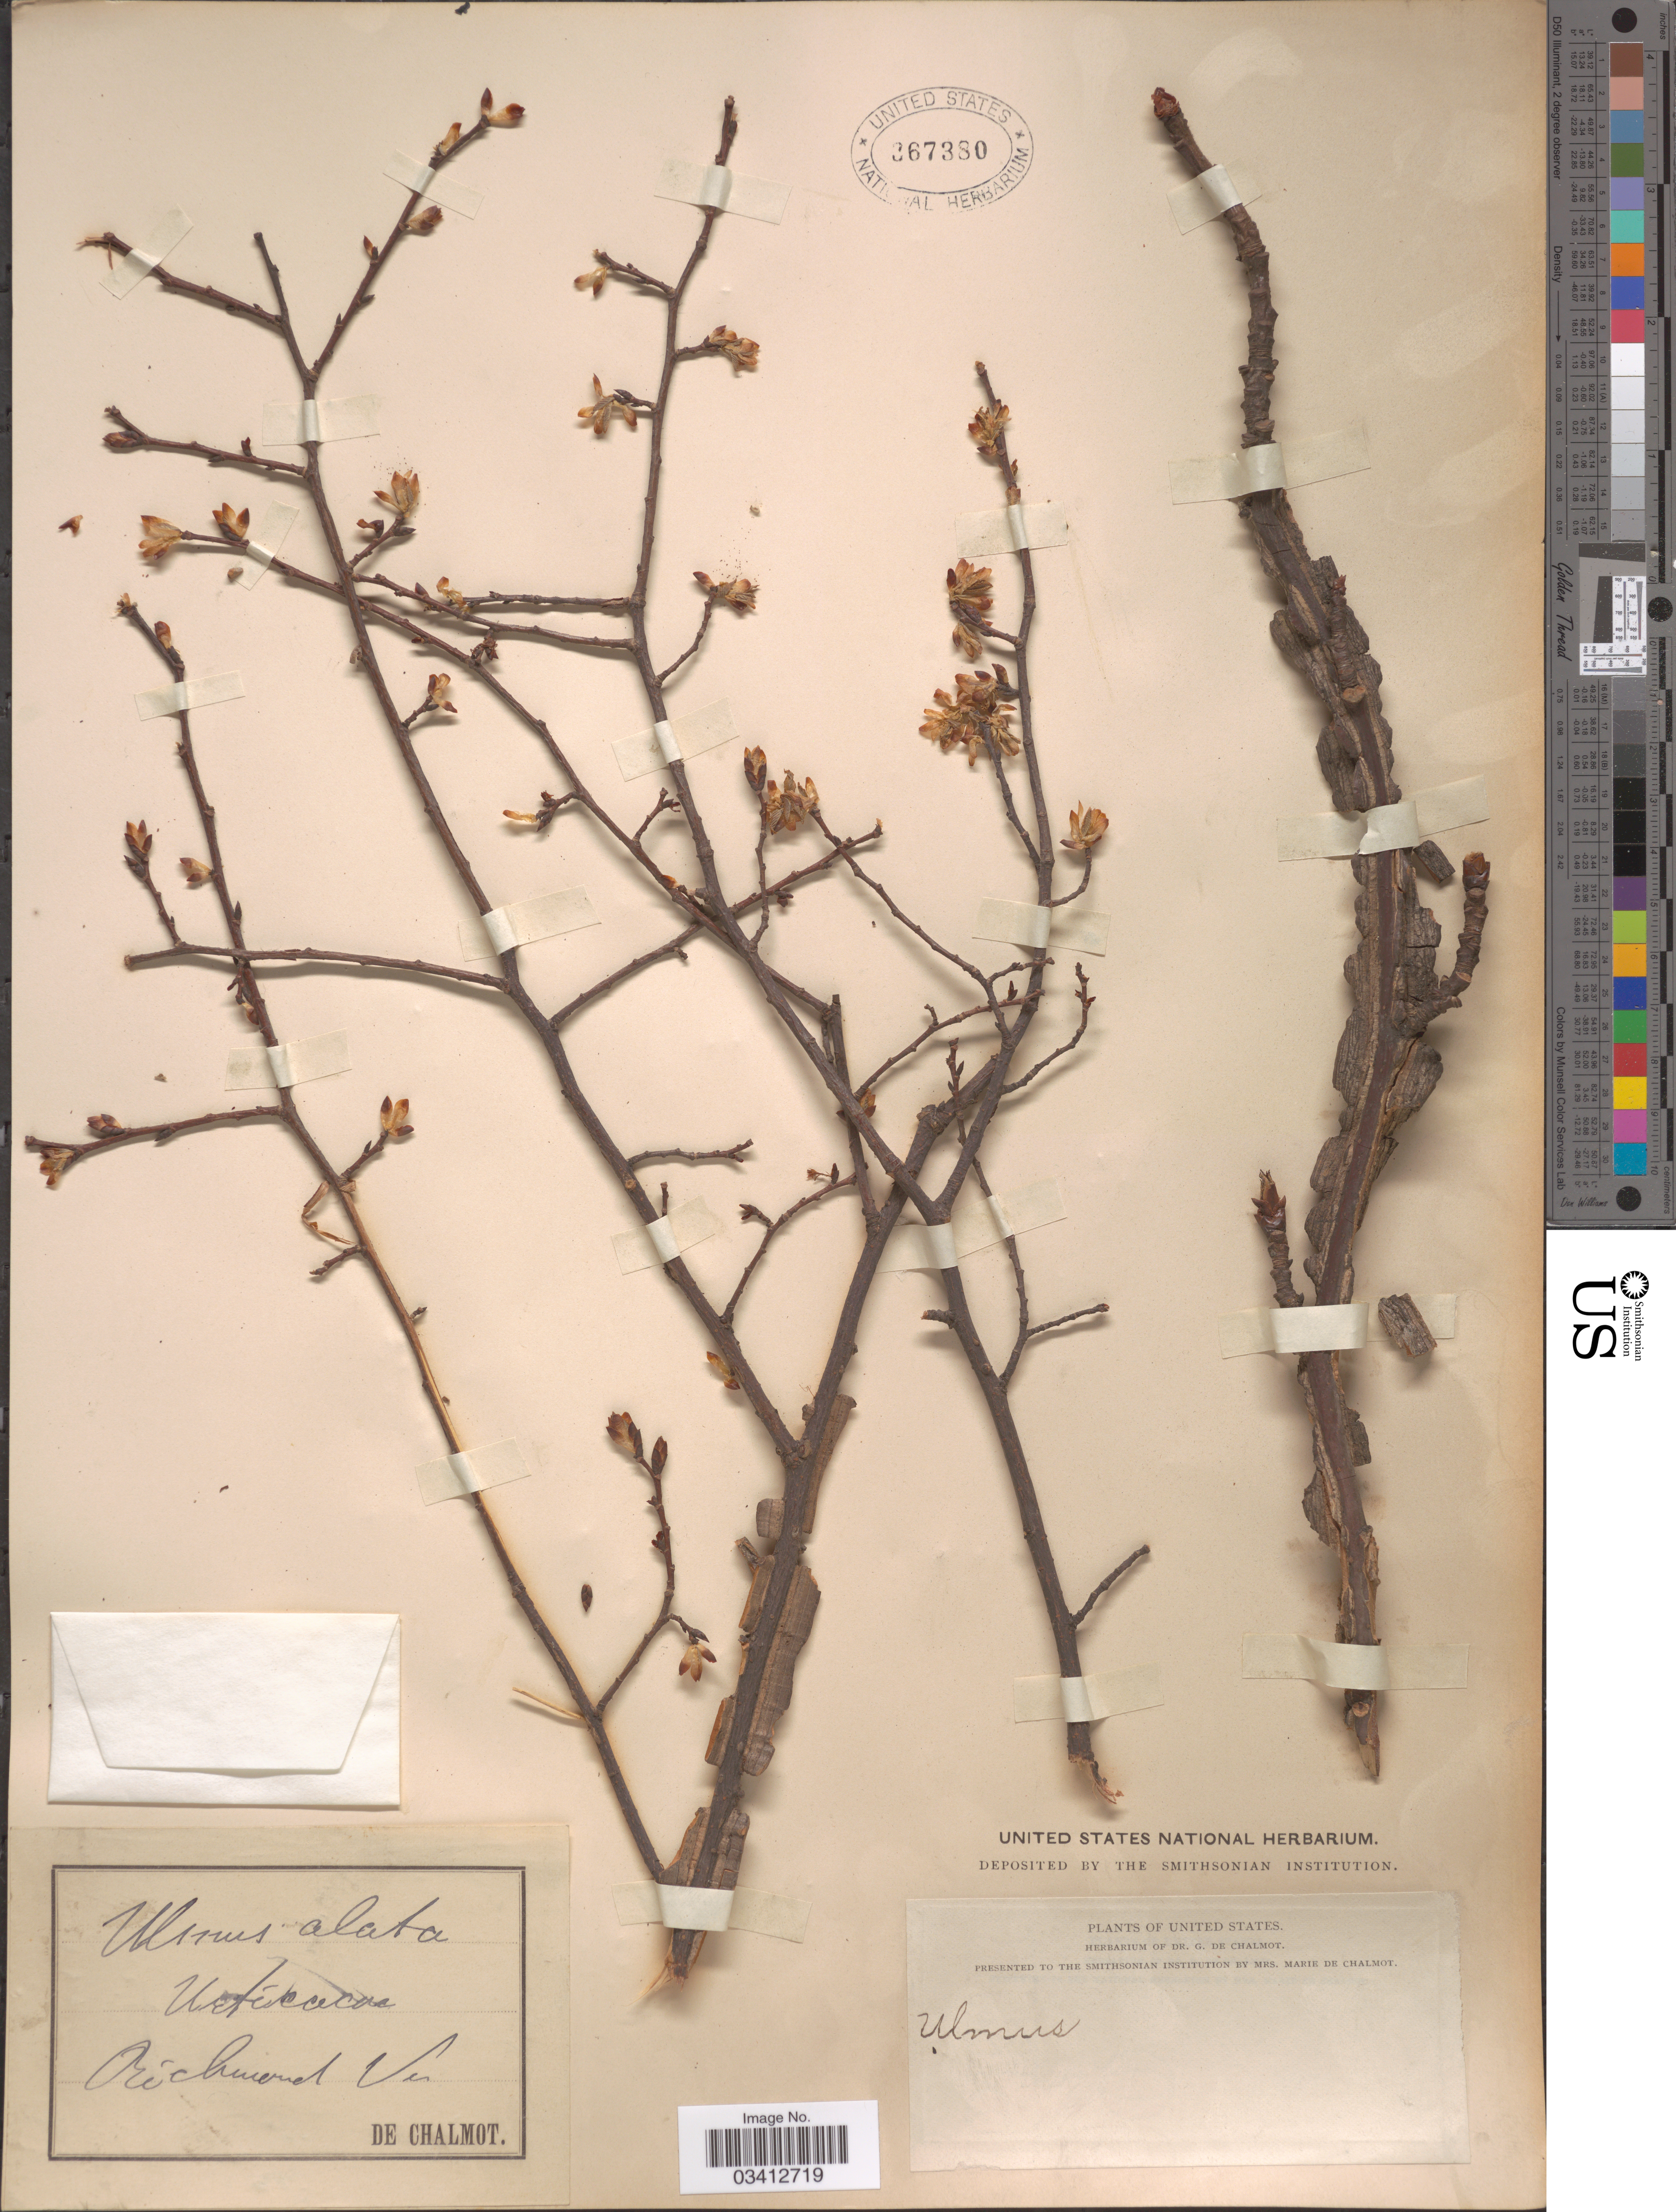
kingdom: Plantae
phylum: Tracheophyta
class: Magnoliopsida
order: Rosales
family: Ulmaceae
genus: Ulmus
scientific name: Ulmus alata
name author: Michx.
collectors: G. de Chalmot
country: United States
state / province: Virginia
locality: Richmond.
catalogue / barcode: US 367380